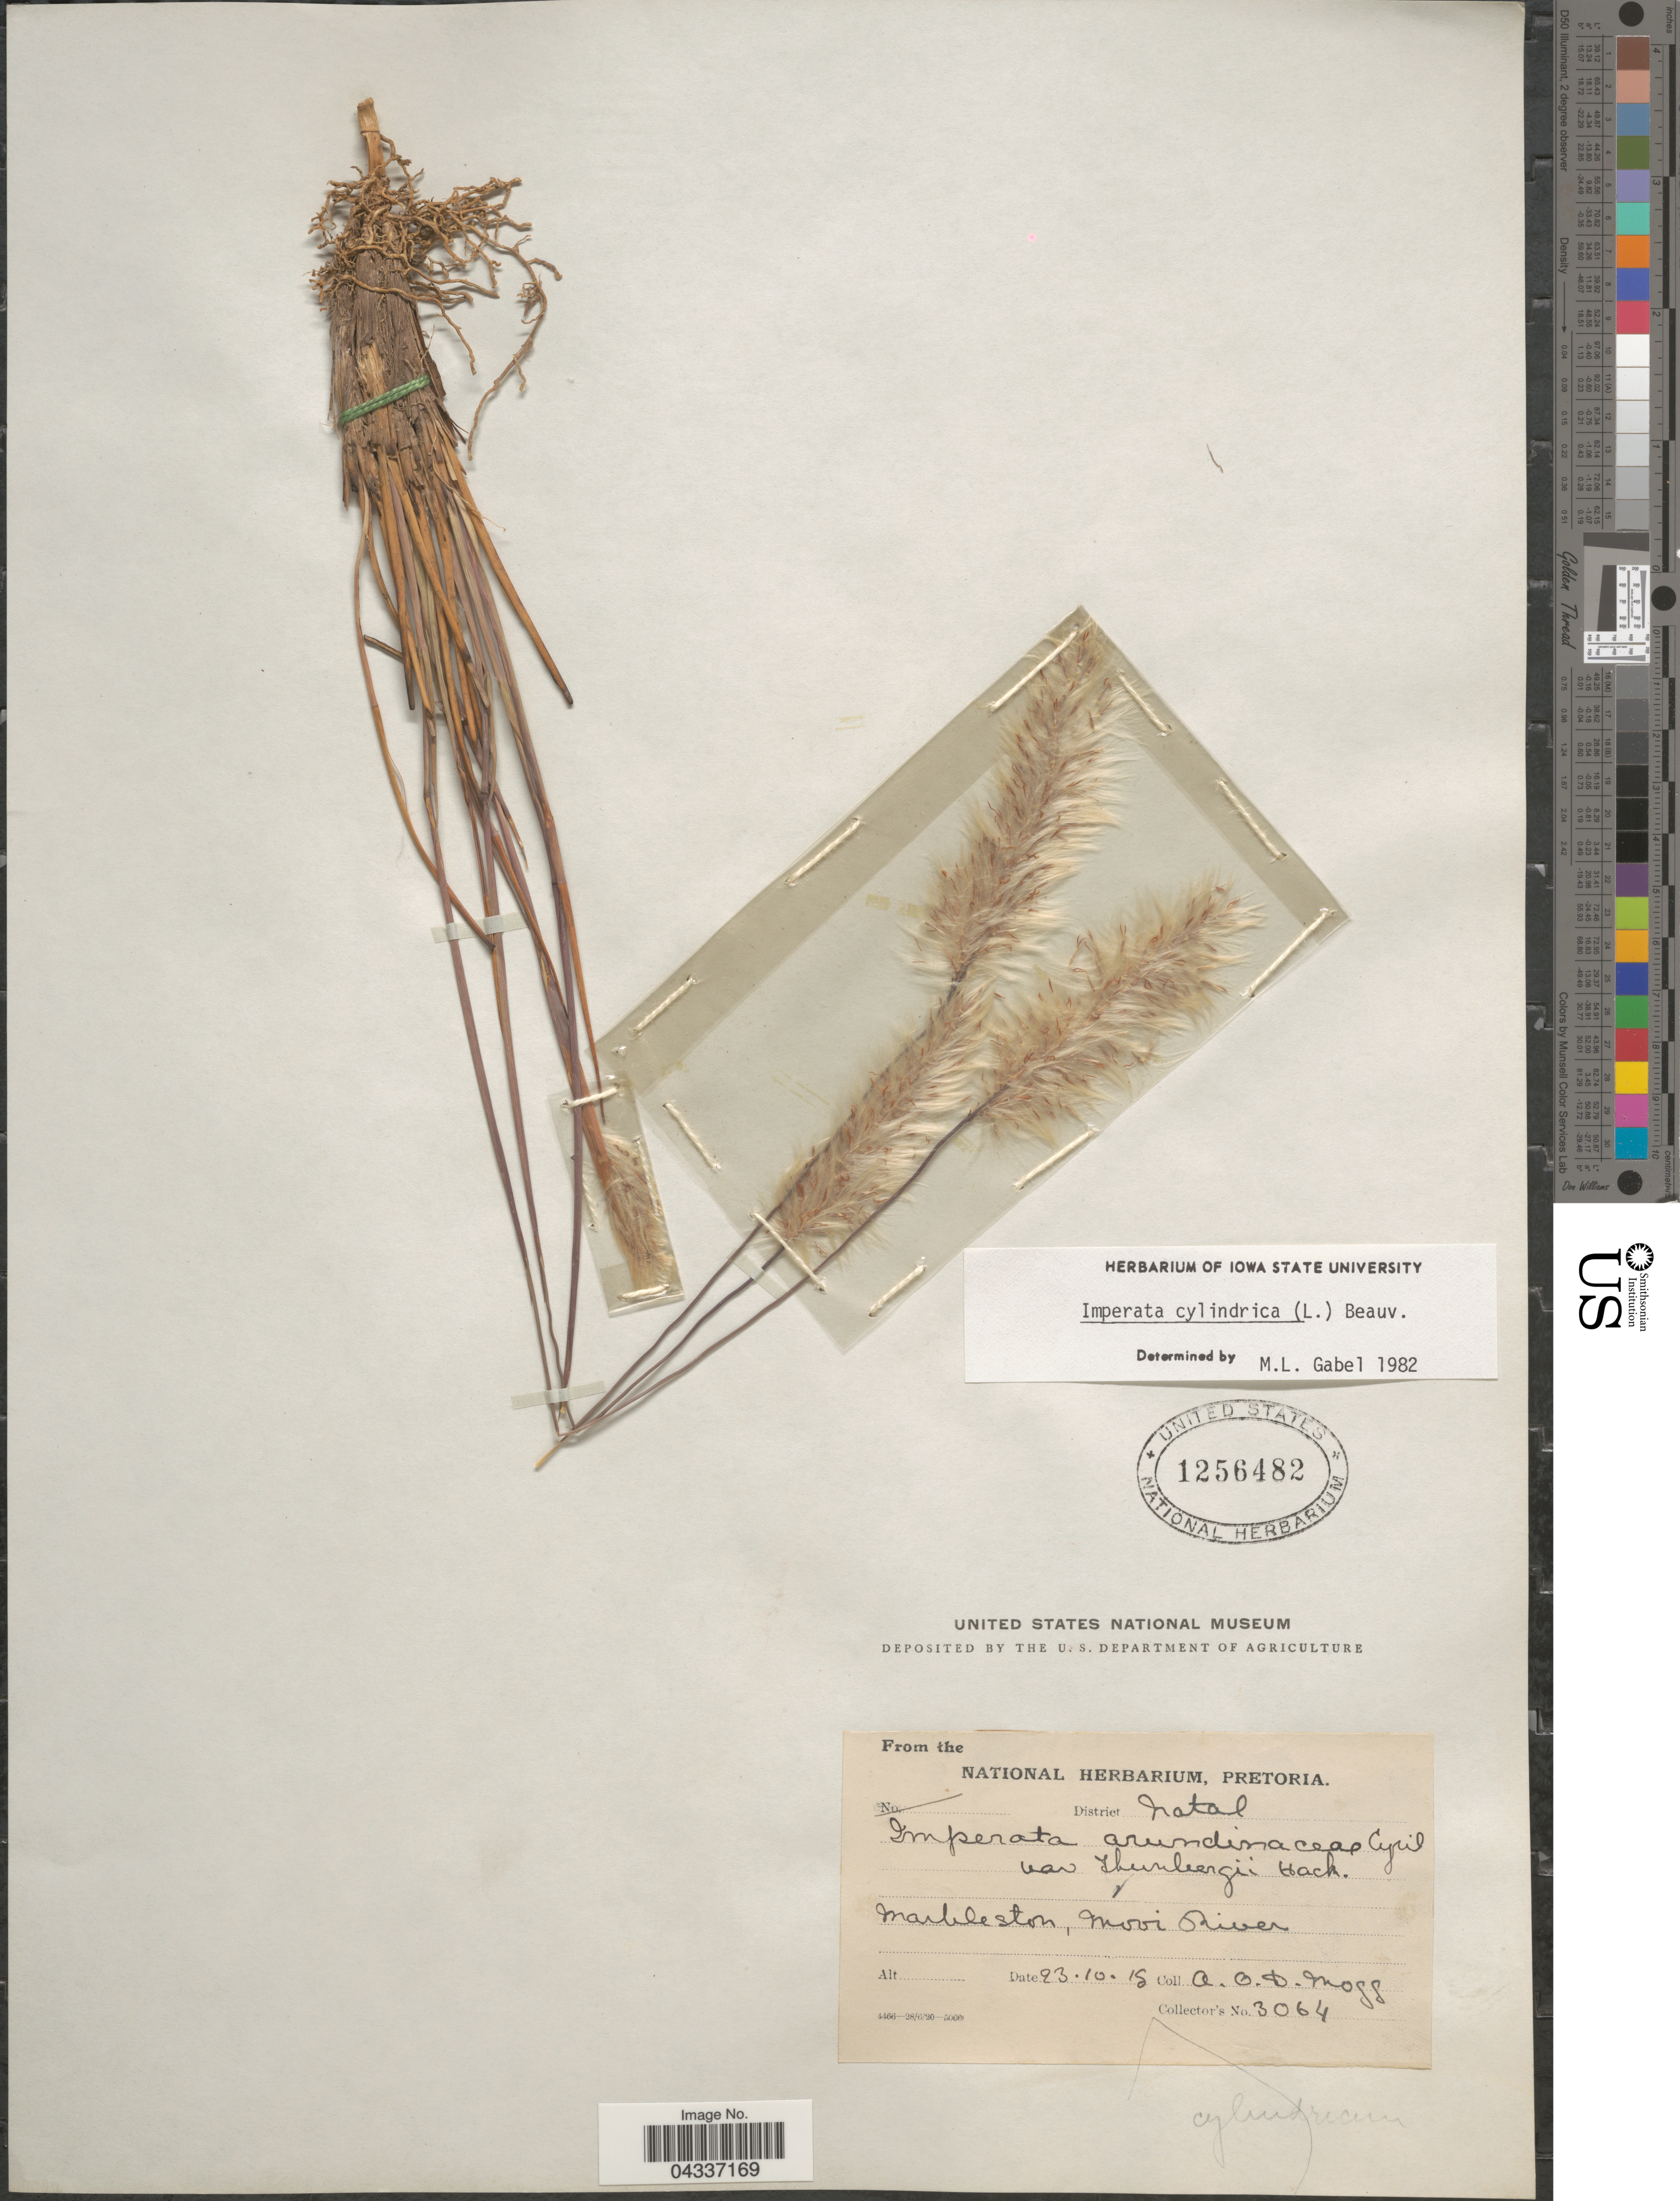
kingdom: Plantae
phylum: Tracheophyta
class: Liliopsida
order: Poales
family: Poaceae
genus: Imperata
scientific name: Imperata cylindrica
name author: (L.) P. Beauv.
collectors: A. O. Mogg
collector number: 3064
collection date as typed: Transcribed d/m/y: 23/10/15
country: South Africa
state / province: KwaZulu-Natal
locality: District Natal. Marbleston, Mooi River.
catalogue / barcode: US 1256482